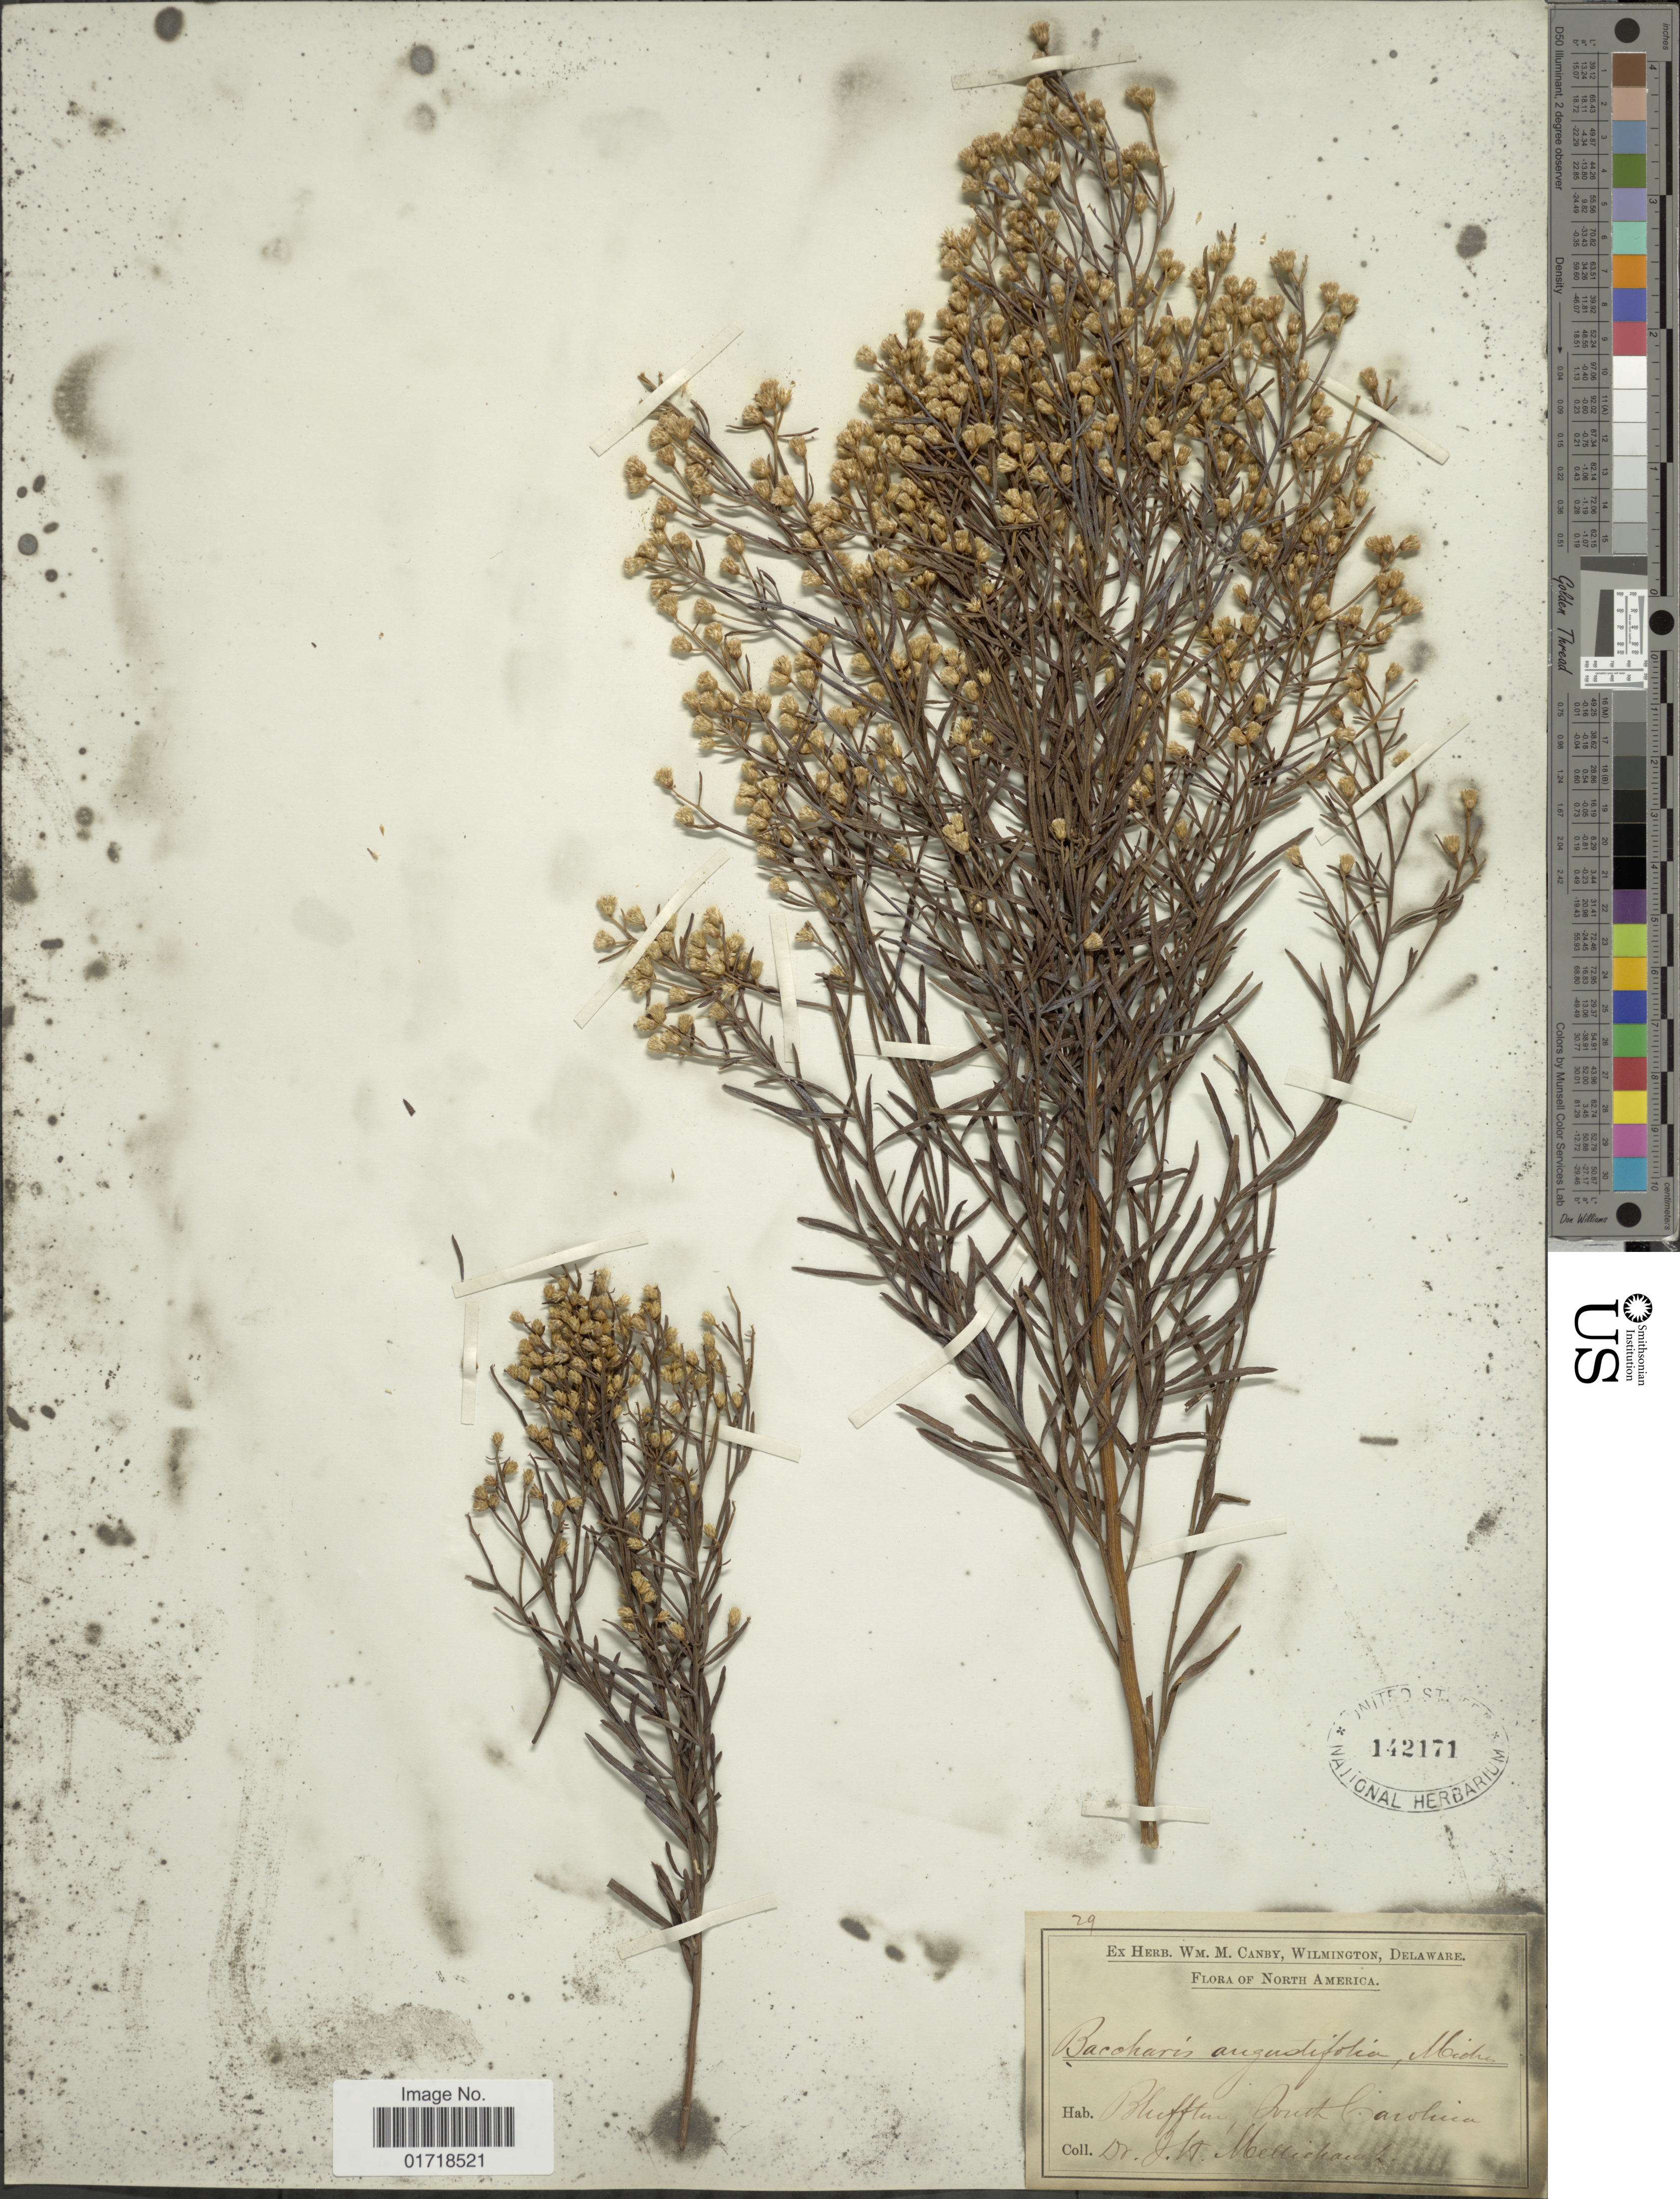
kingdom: Plantae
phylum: Tracheophyta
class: Magnoliopsida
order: Asterales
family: Asteraceae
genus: Baccharis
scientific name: Baccharis angustifolia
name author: Michx.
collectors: J. H. Mellichamp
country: United States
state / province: South Carolina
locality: Bluffton.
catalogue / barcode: US 142171